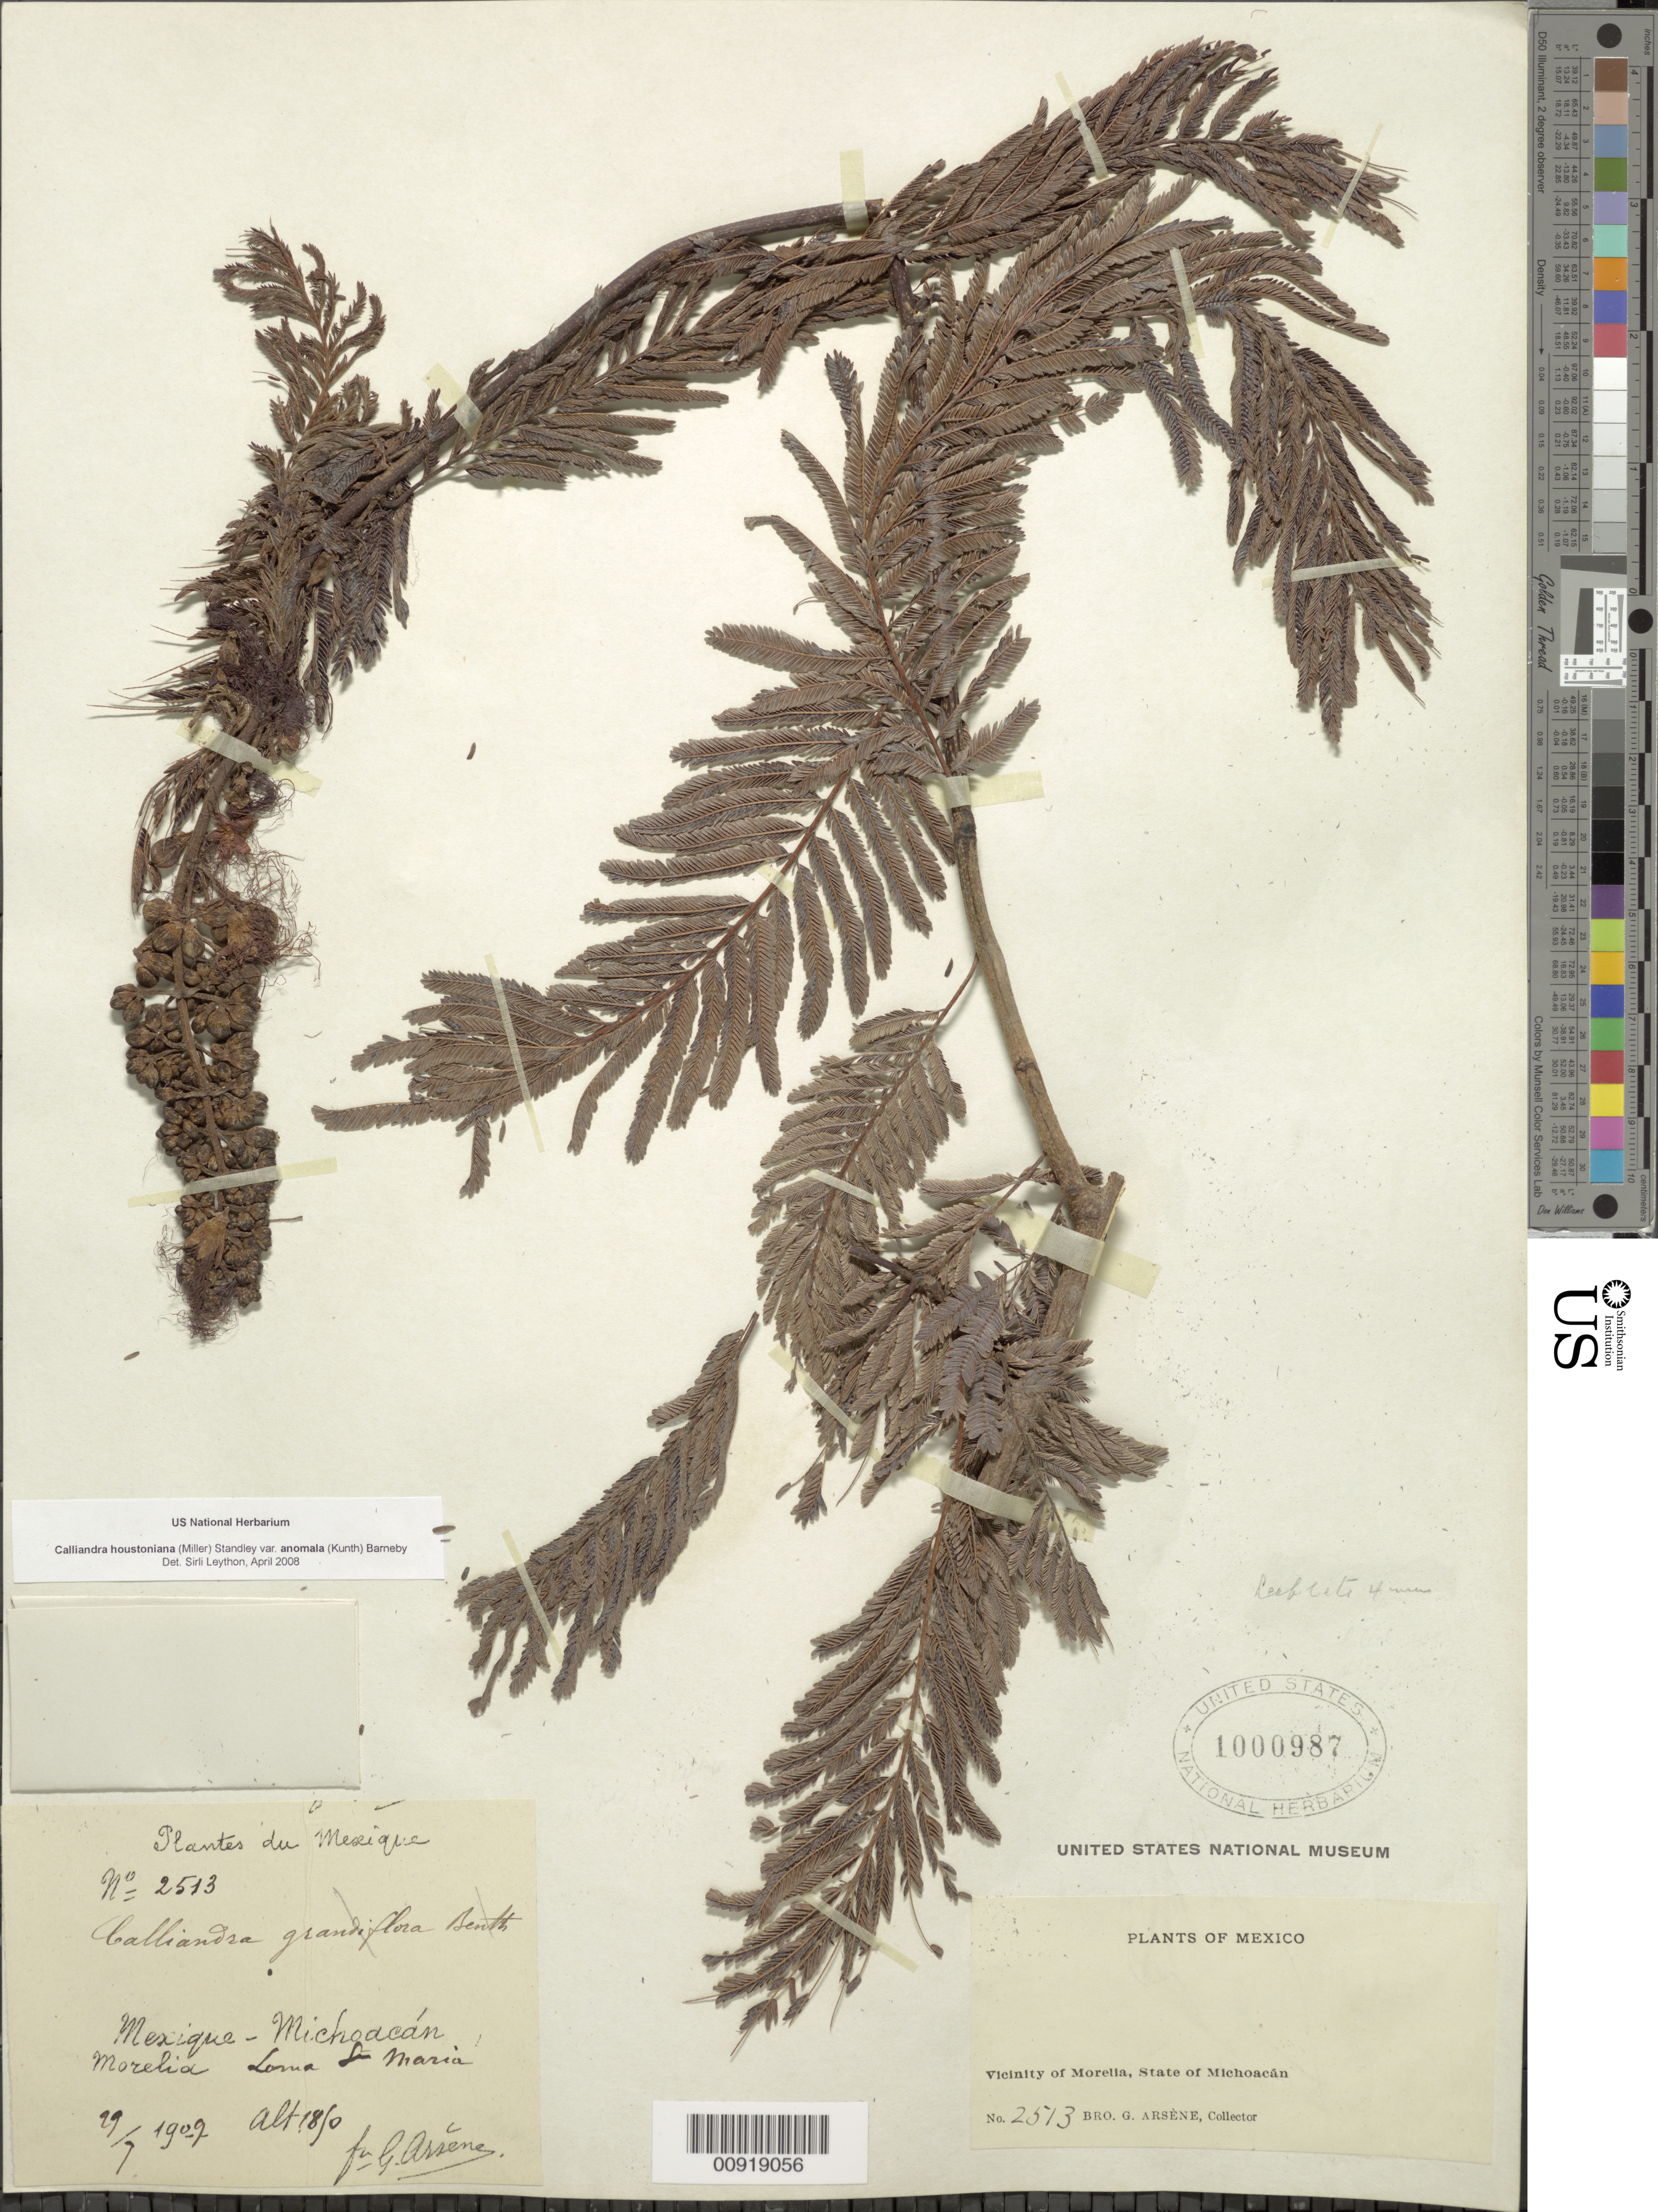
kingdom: Plantae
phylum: Tracheophyta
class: Magnoliopsida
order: Fabales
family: Fabaceae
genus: Calliandra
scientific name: Calliandra houstoniana var. anomala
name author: (Kunth) Barneby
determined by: Leython, S.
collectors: Bro. G. Arsène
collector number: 2513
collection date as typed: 29 Jul 1909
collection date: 1909-07-29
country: Mexico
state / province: Michoacán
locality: Michoacán, Morelia, Loma Sta. Maria.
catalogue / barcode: US 1000987